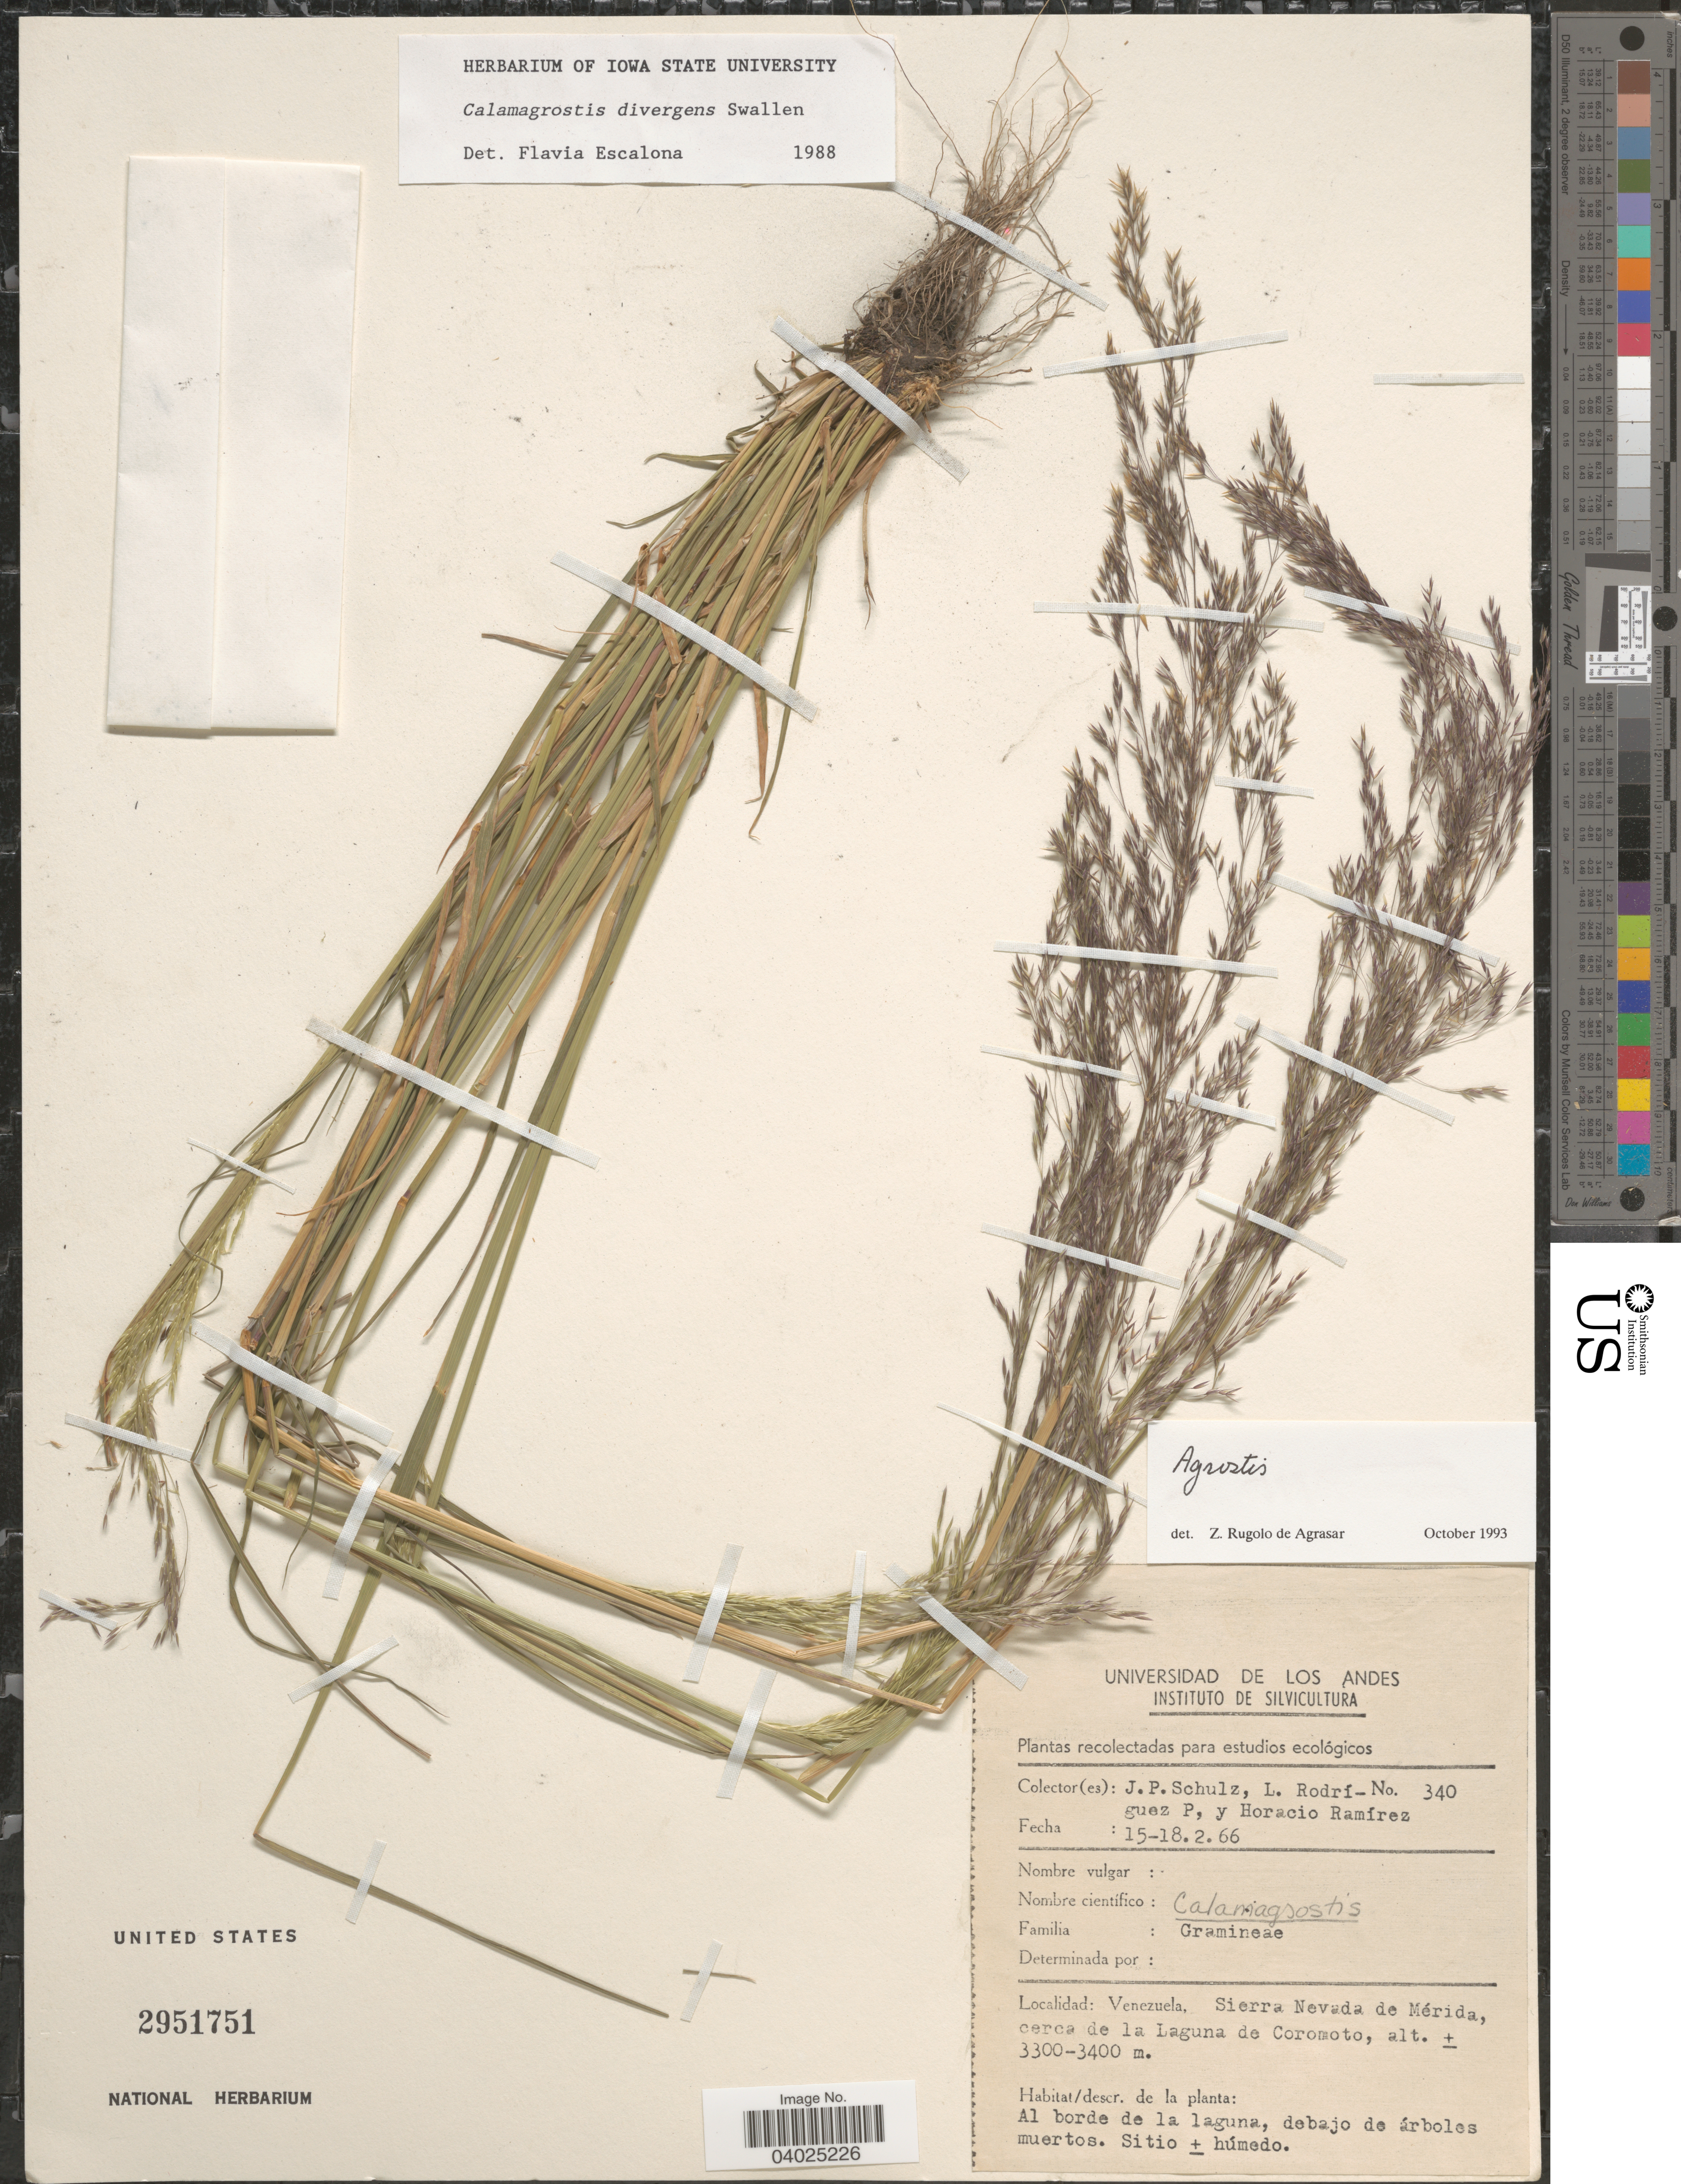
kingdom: Plantae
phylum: Tracheophyta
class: Liliopsida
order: Poales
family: Poaceae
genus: Agrostis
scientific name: Agrostis sp.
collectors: J. P. Schulz, L. Rodriguez & H. Ramírez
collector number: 340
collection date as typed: Transcribed d/m/y: 15/2/66 to 18/2/66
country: Venezuela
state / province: Merida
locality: Sierra Nevada de Mérida, cerca de la Laguna de Coromoto.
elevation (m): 3300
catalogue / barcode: US 2951751